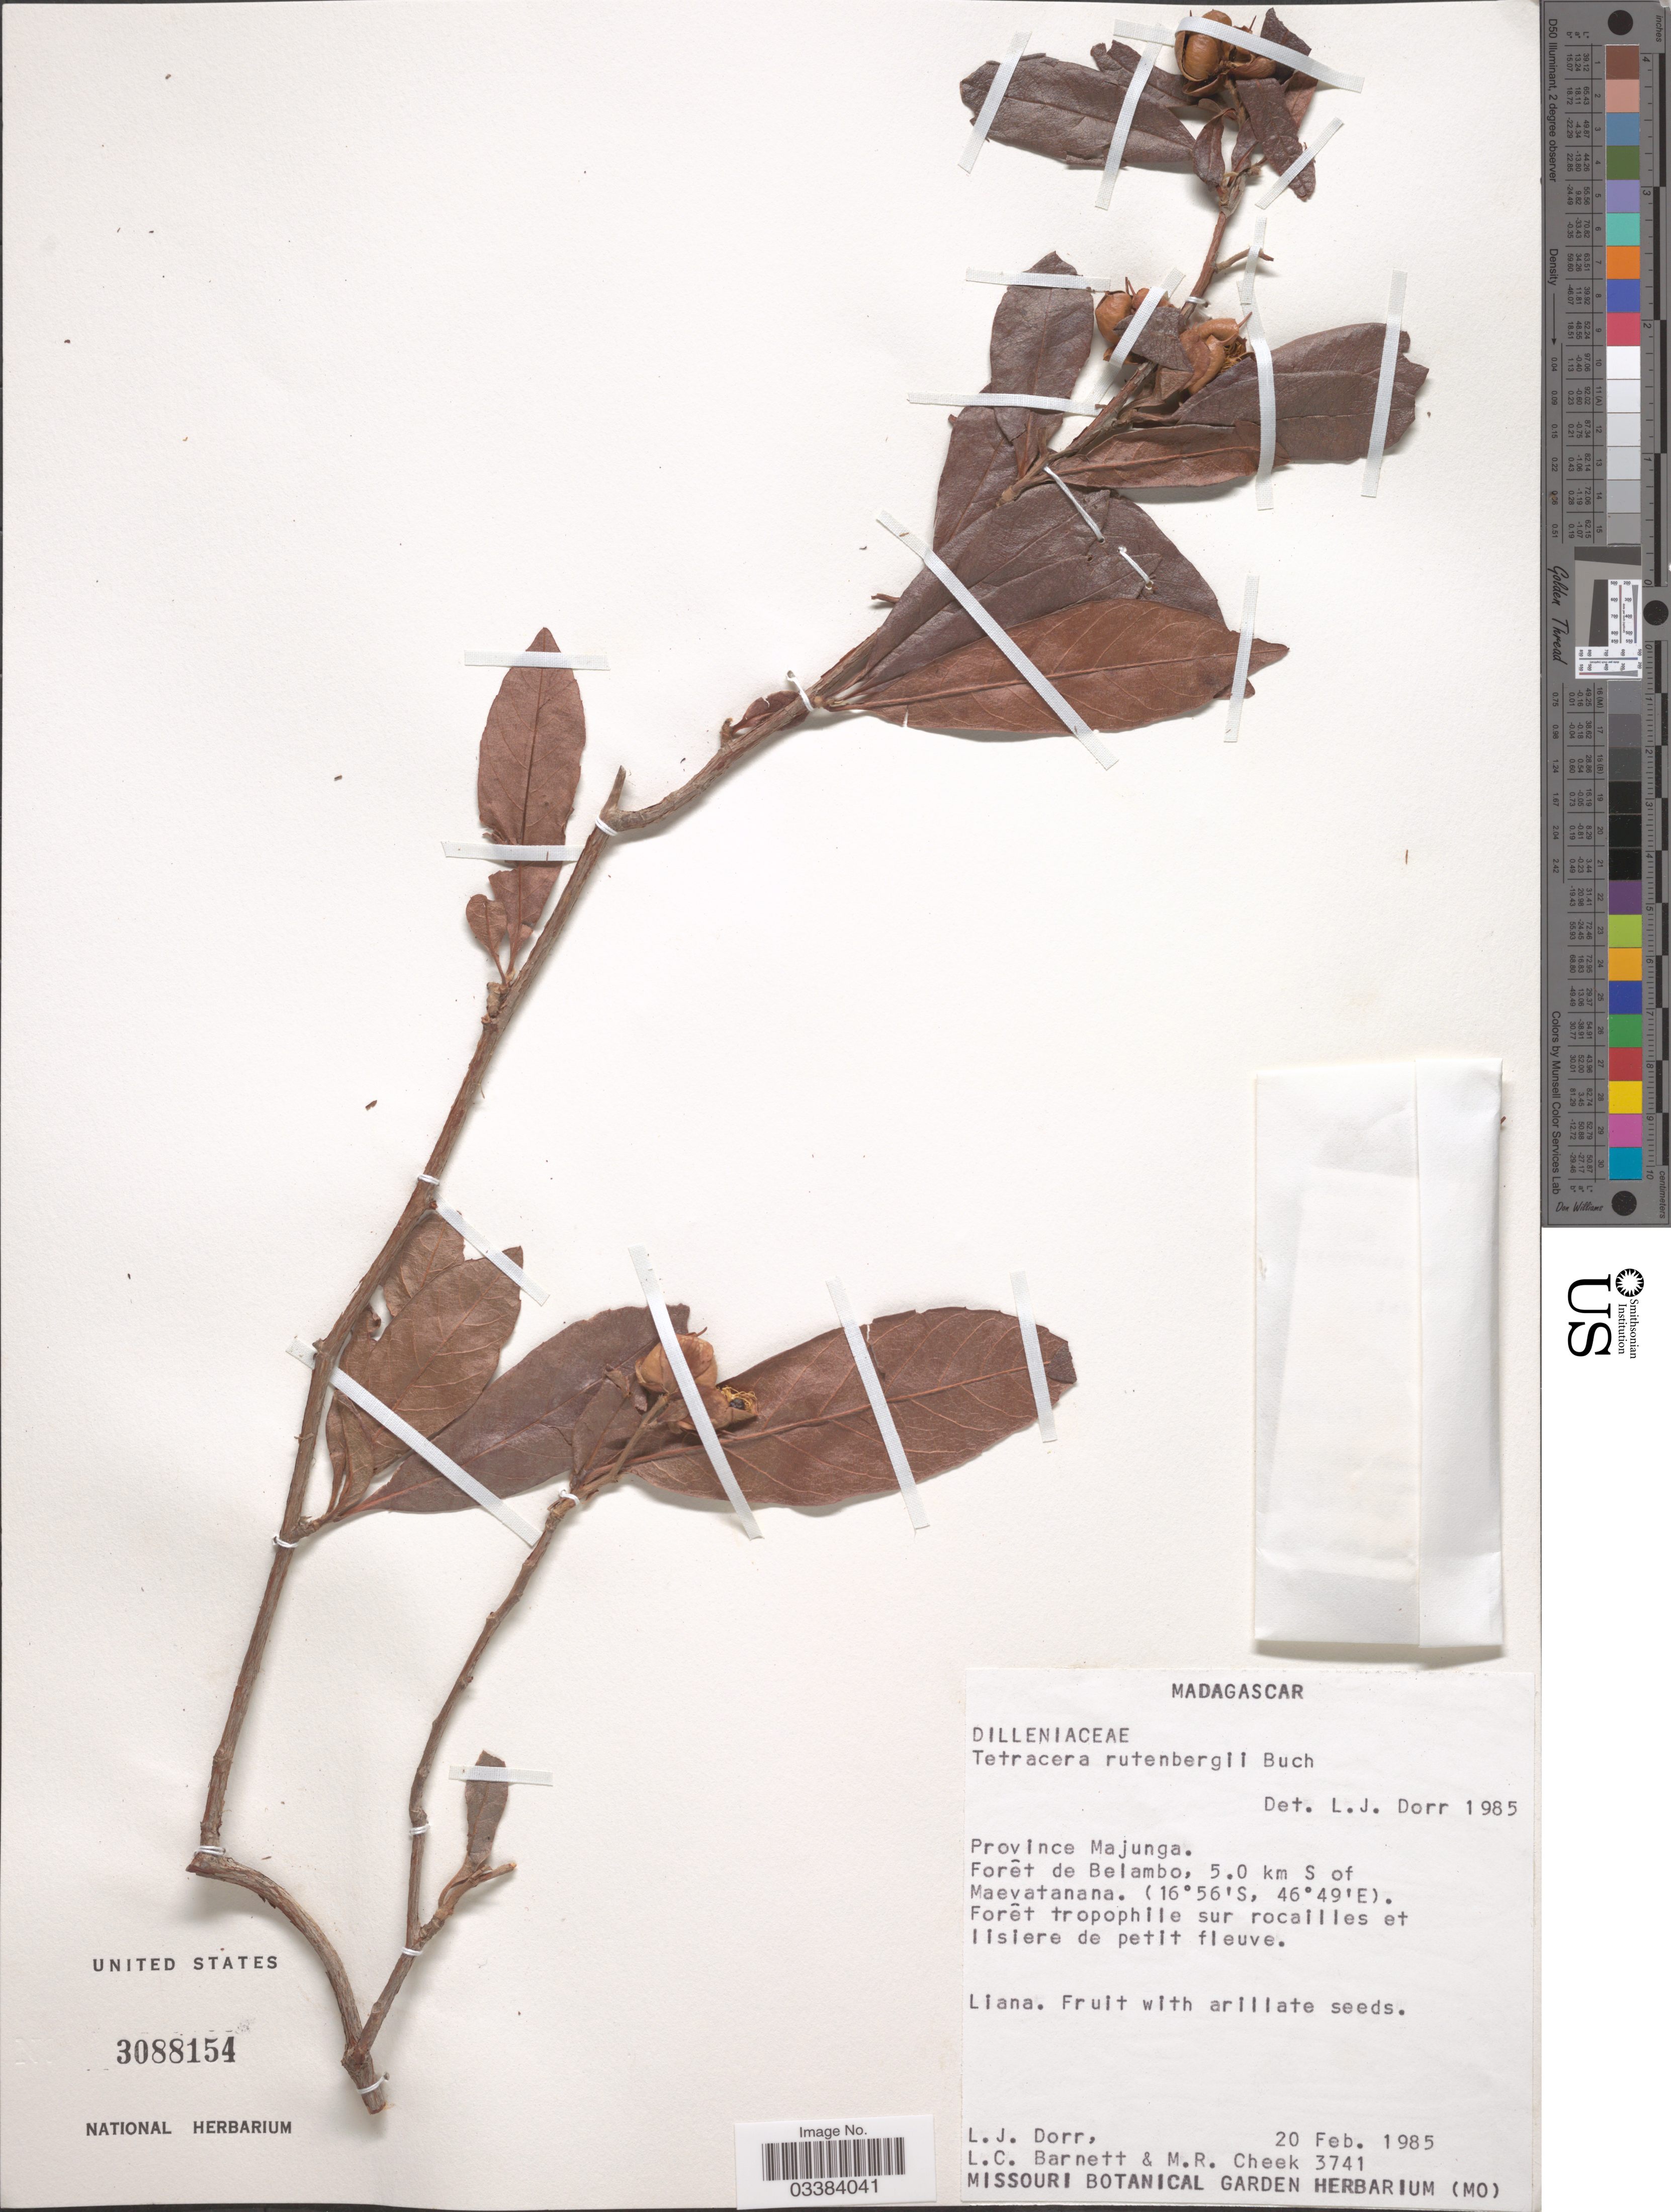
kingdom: Plantae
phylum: Tracheophyta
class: Magnoliopsida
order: Dilleniales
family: Dilleniaceae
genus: Tetracera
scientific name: Tetracera rutenbergii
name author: Buchenau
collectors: L. J. Dorr, L. C. Barnett & M. Cheek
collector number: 3741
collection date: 1985-02-20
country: Madagascar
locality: Province Majunga. Forêt de Belambo, 5.0 km S of Maevatanana.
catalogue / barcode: US 3088154